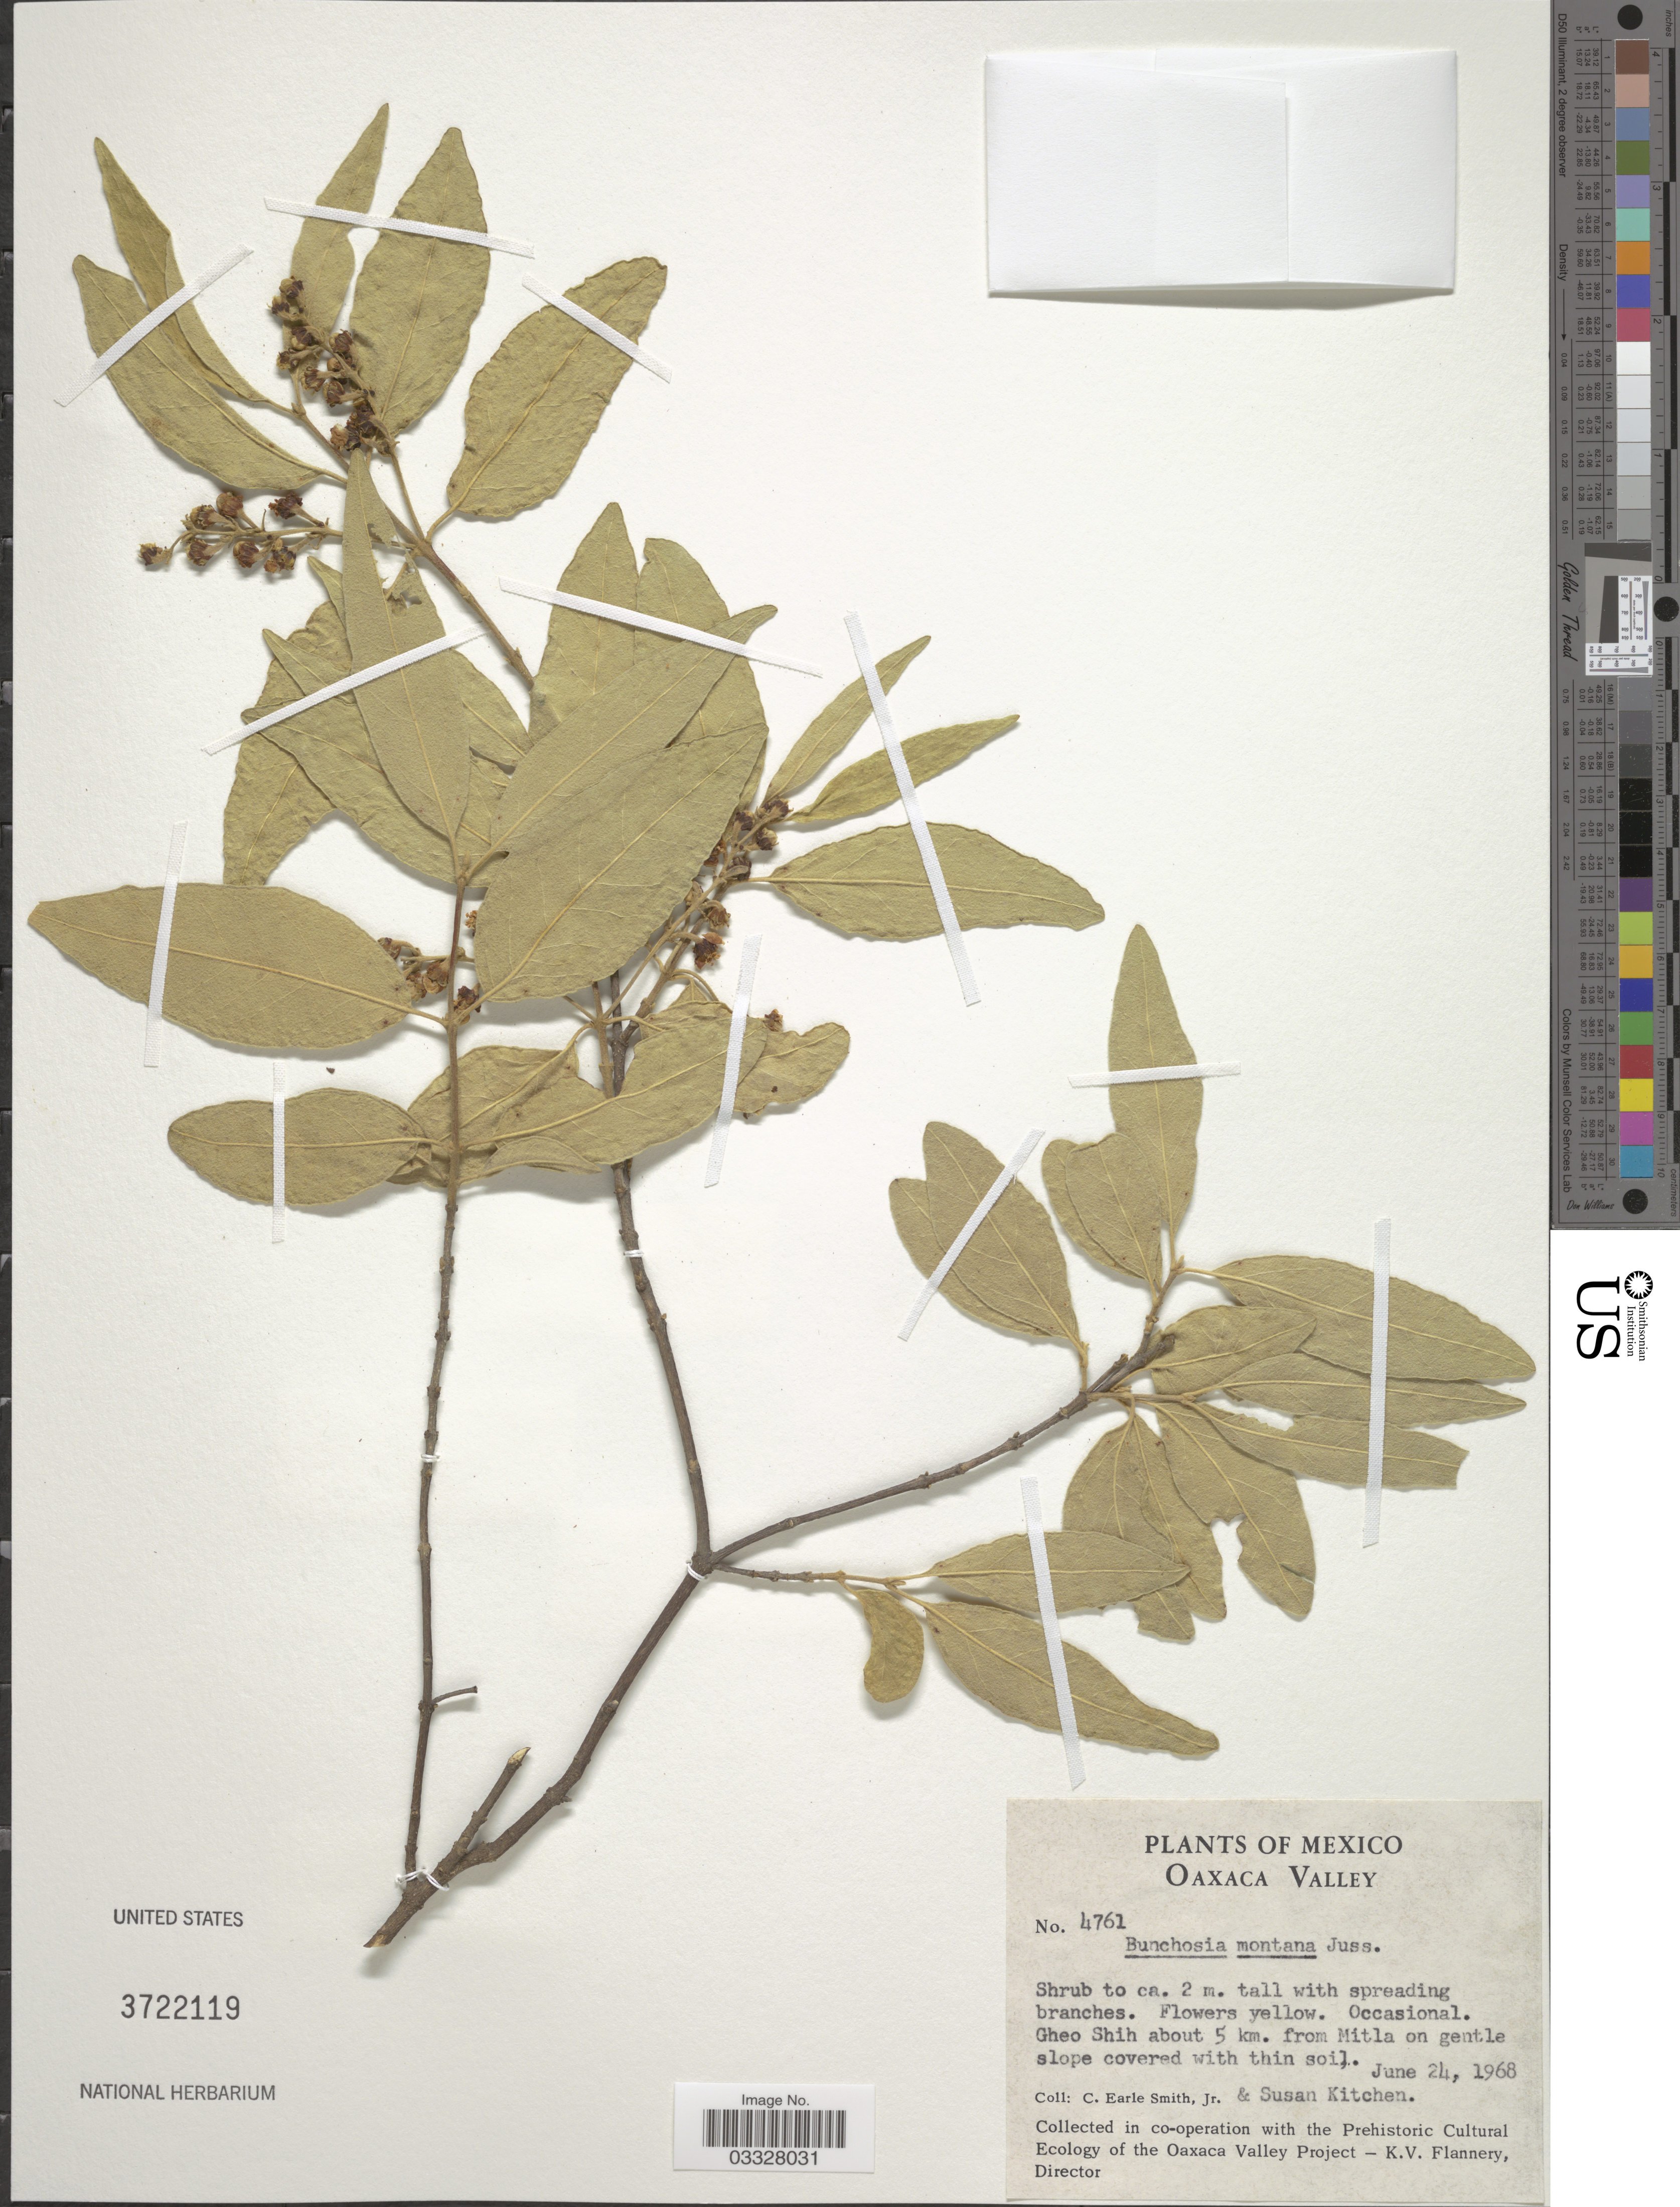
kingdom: Plantae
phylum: Tracheophyta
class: Magnoliopsida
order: Malpighiales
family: Malpighiaceae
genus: Bunchosia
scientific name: Bunchosia montana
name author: A. Juss.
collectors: C. E. Smith Jr. & S. Kitchen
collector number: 4761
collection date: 1968-06-24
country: Mexico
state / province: Oaxaca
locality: Oaxaca Valley. Gheo Shih about 5 km. from Mitla on gentle slope covered with thin soil.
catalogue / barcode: US 3722119